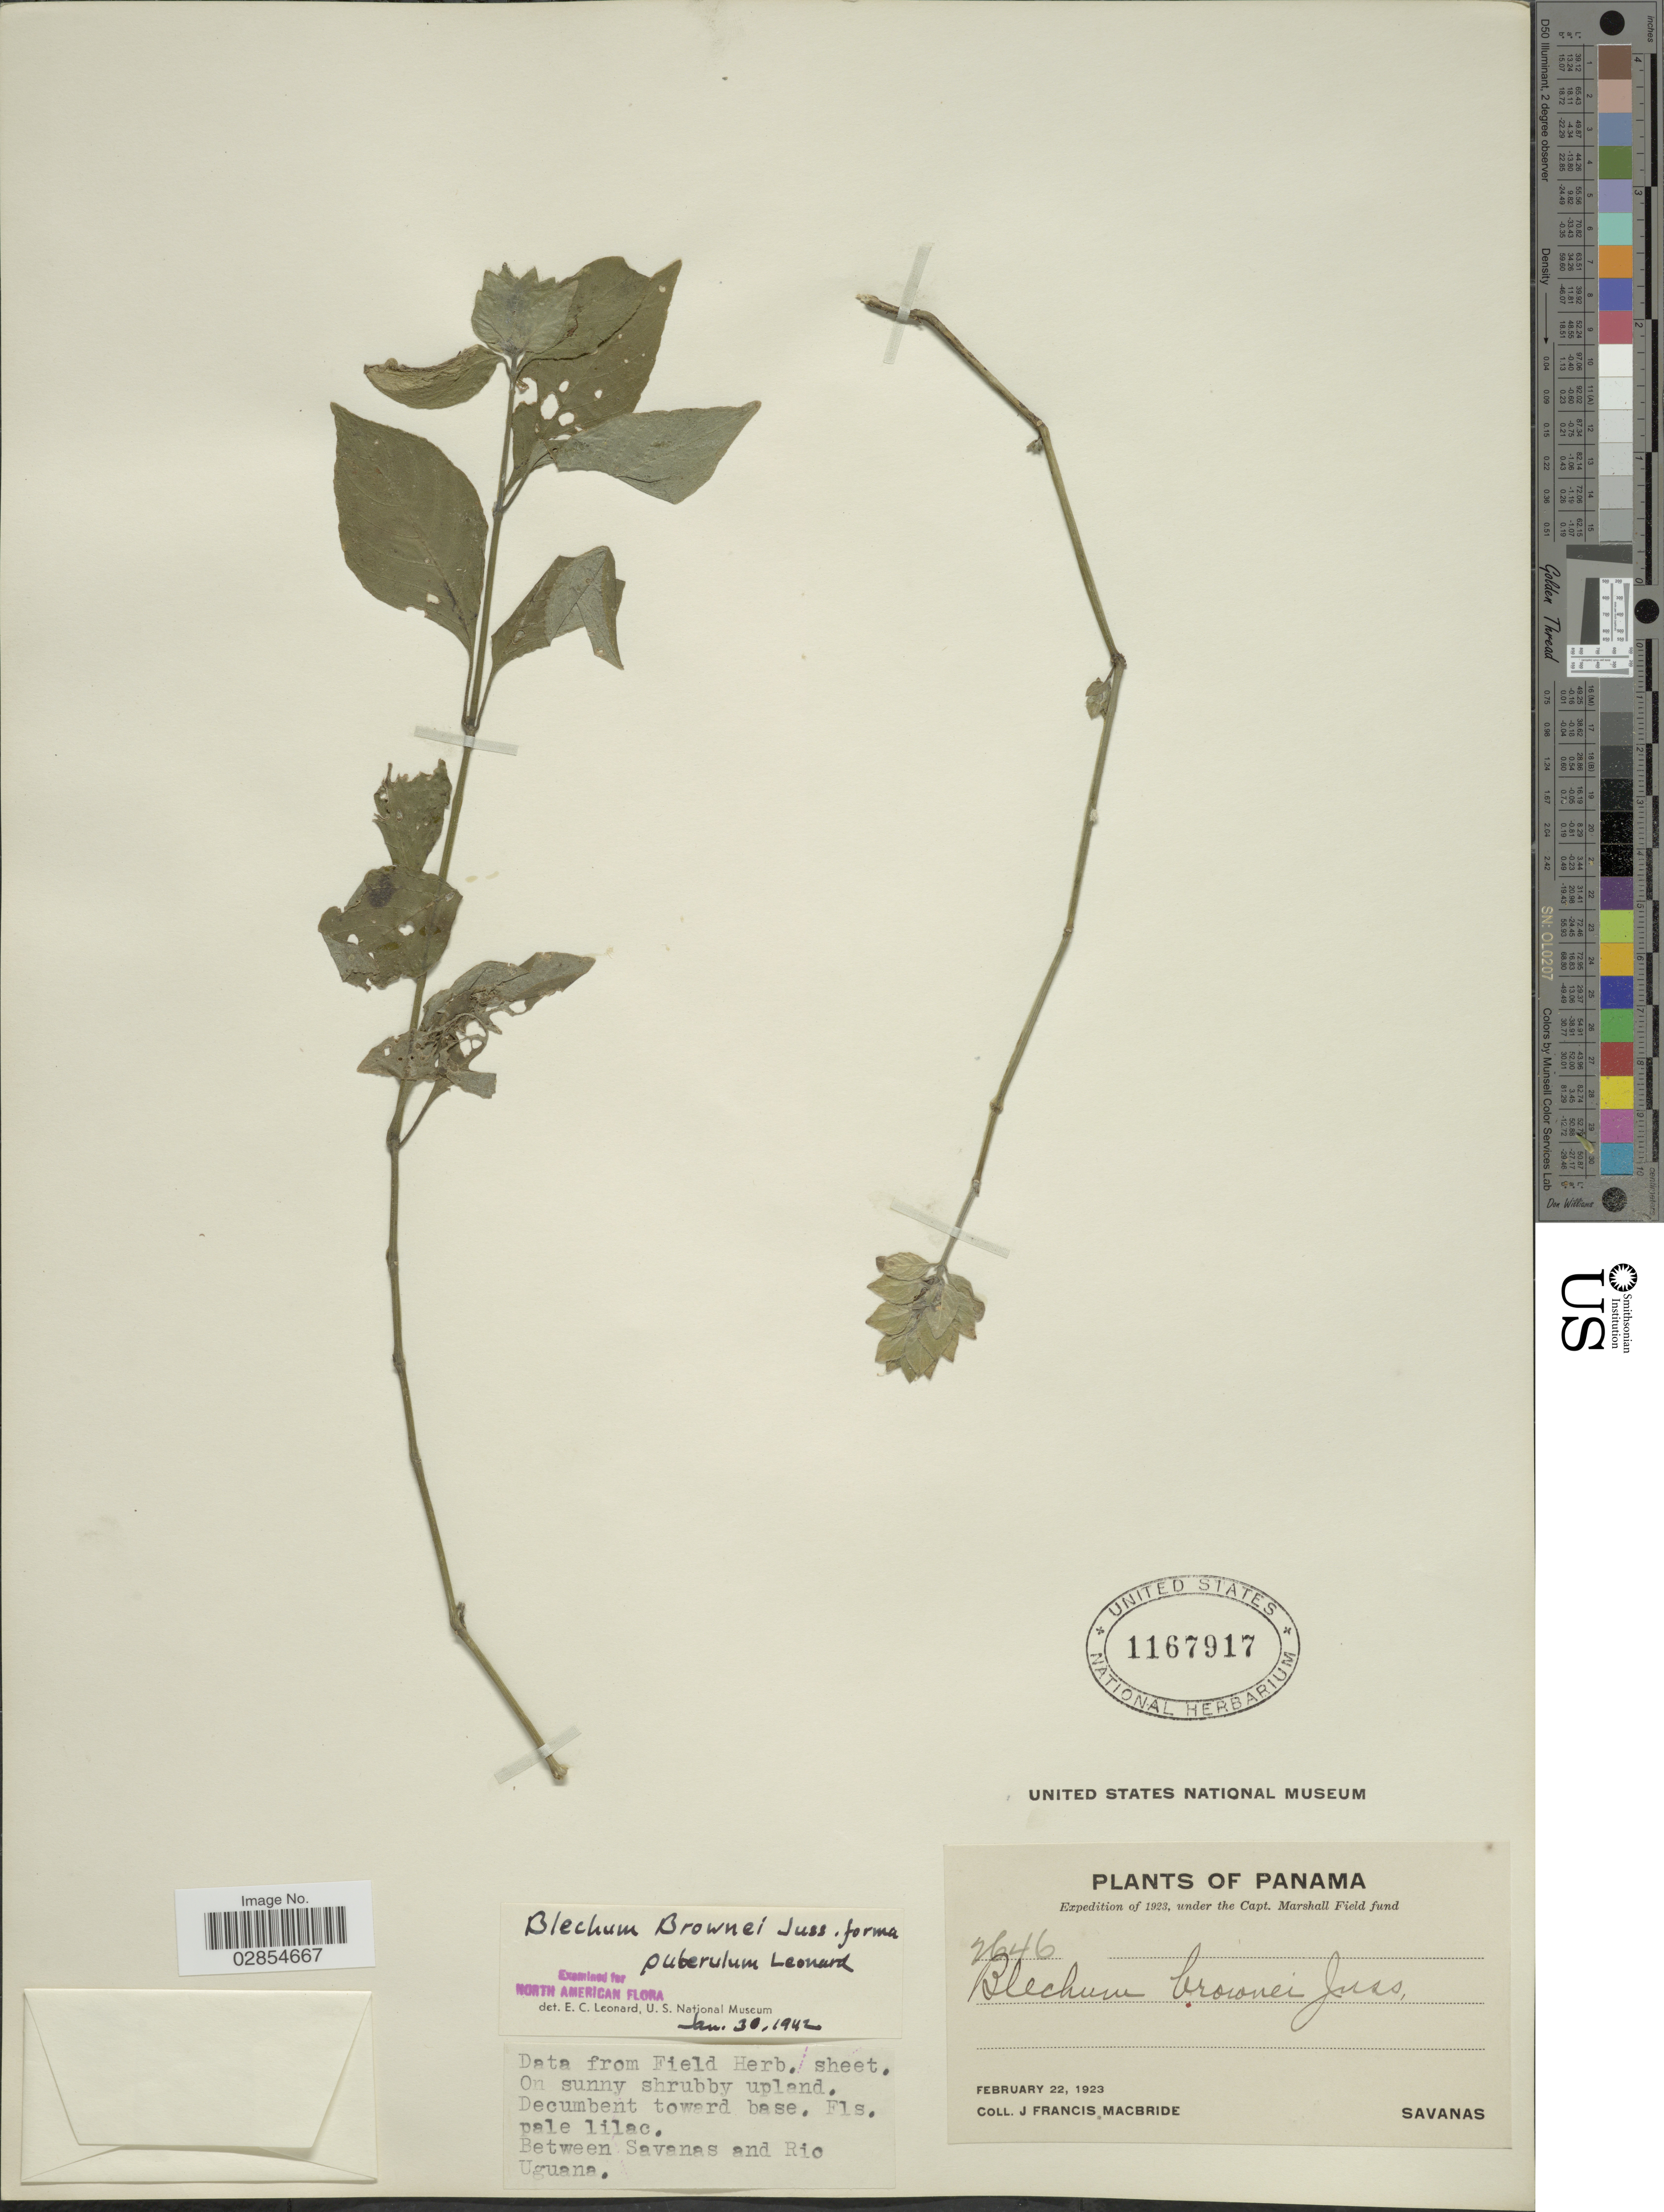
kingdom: Plantae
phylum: Tracheophyta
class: Magnoliopsida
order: Lamiales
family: Acanthaceae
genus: Blechum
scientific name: Blechum pyramidatum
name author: (Lam.) Urb.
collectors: J. F. Macbride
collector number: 2646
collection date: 1923-02-22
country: Panama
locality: Savanas. Between Savanas and Rio Uguana.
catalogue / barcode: US 1167917